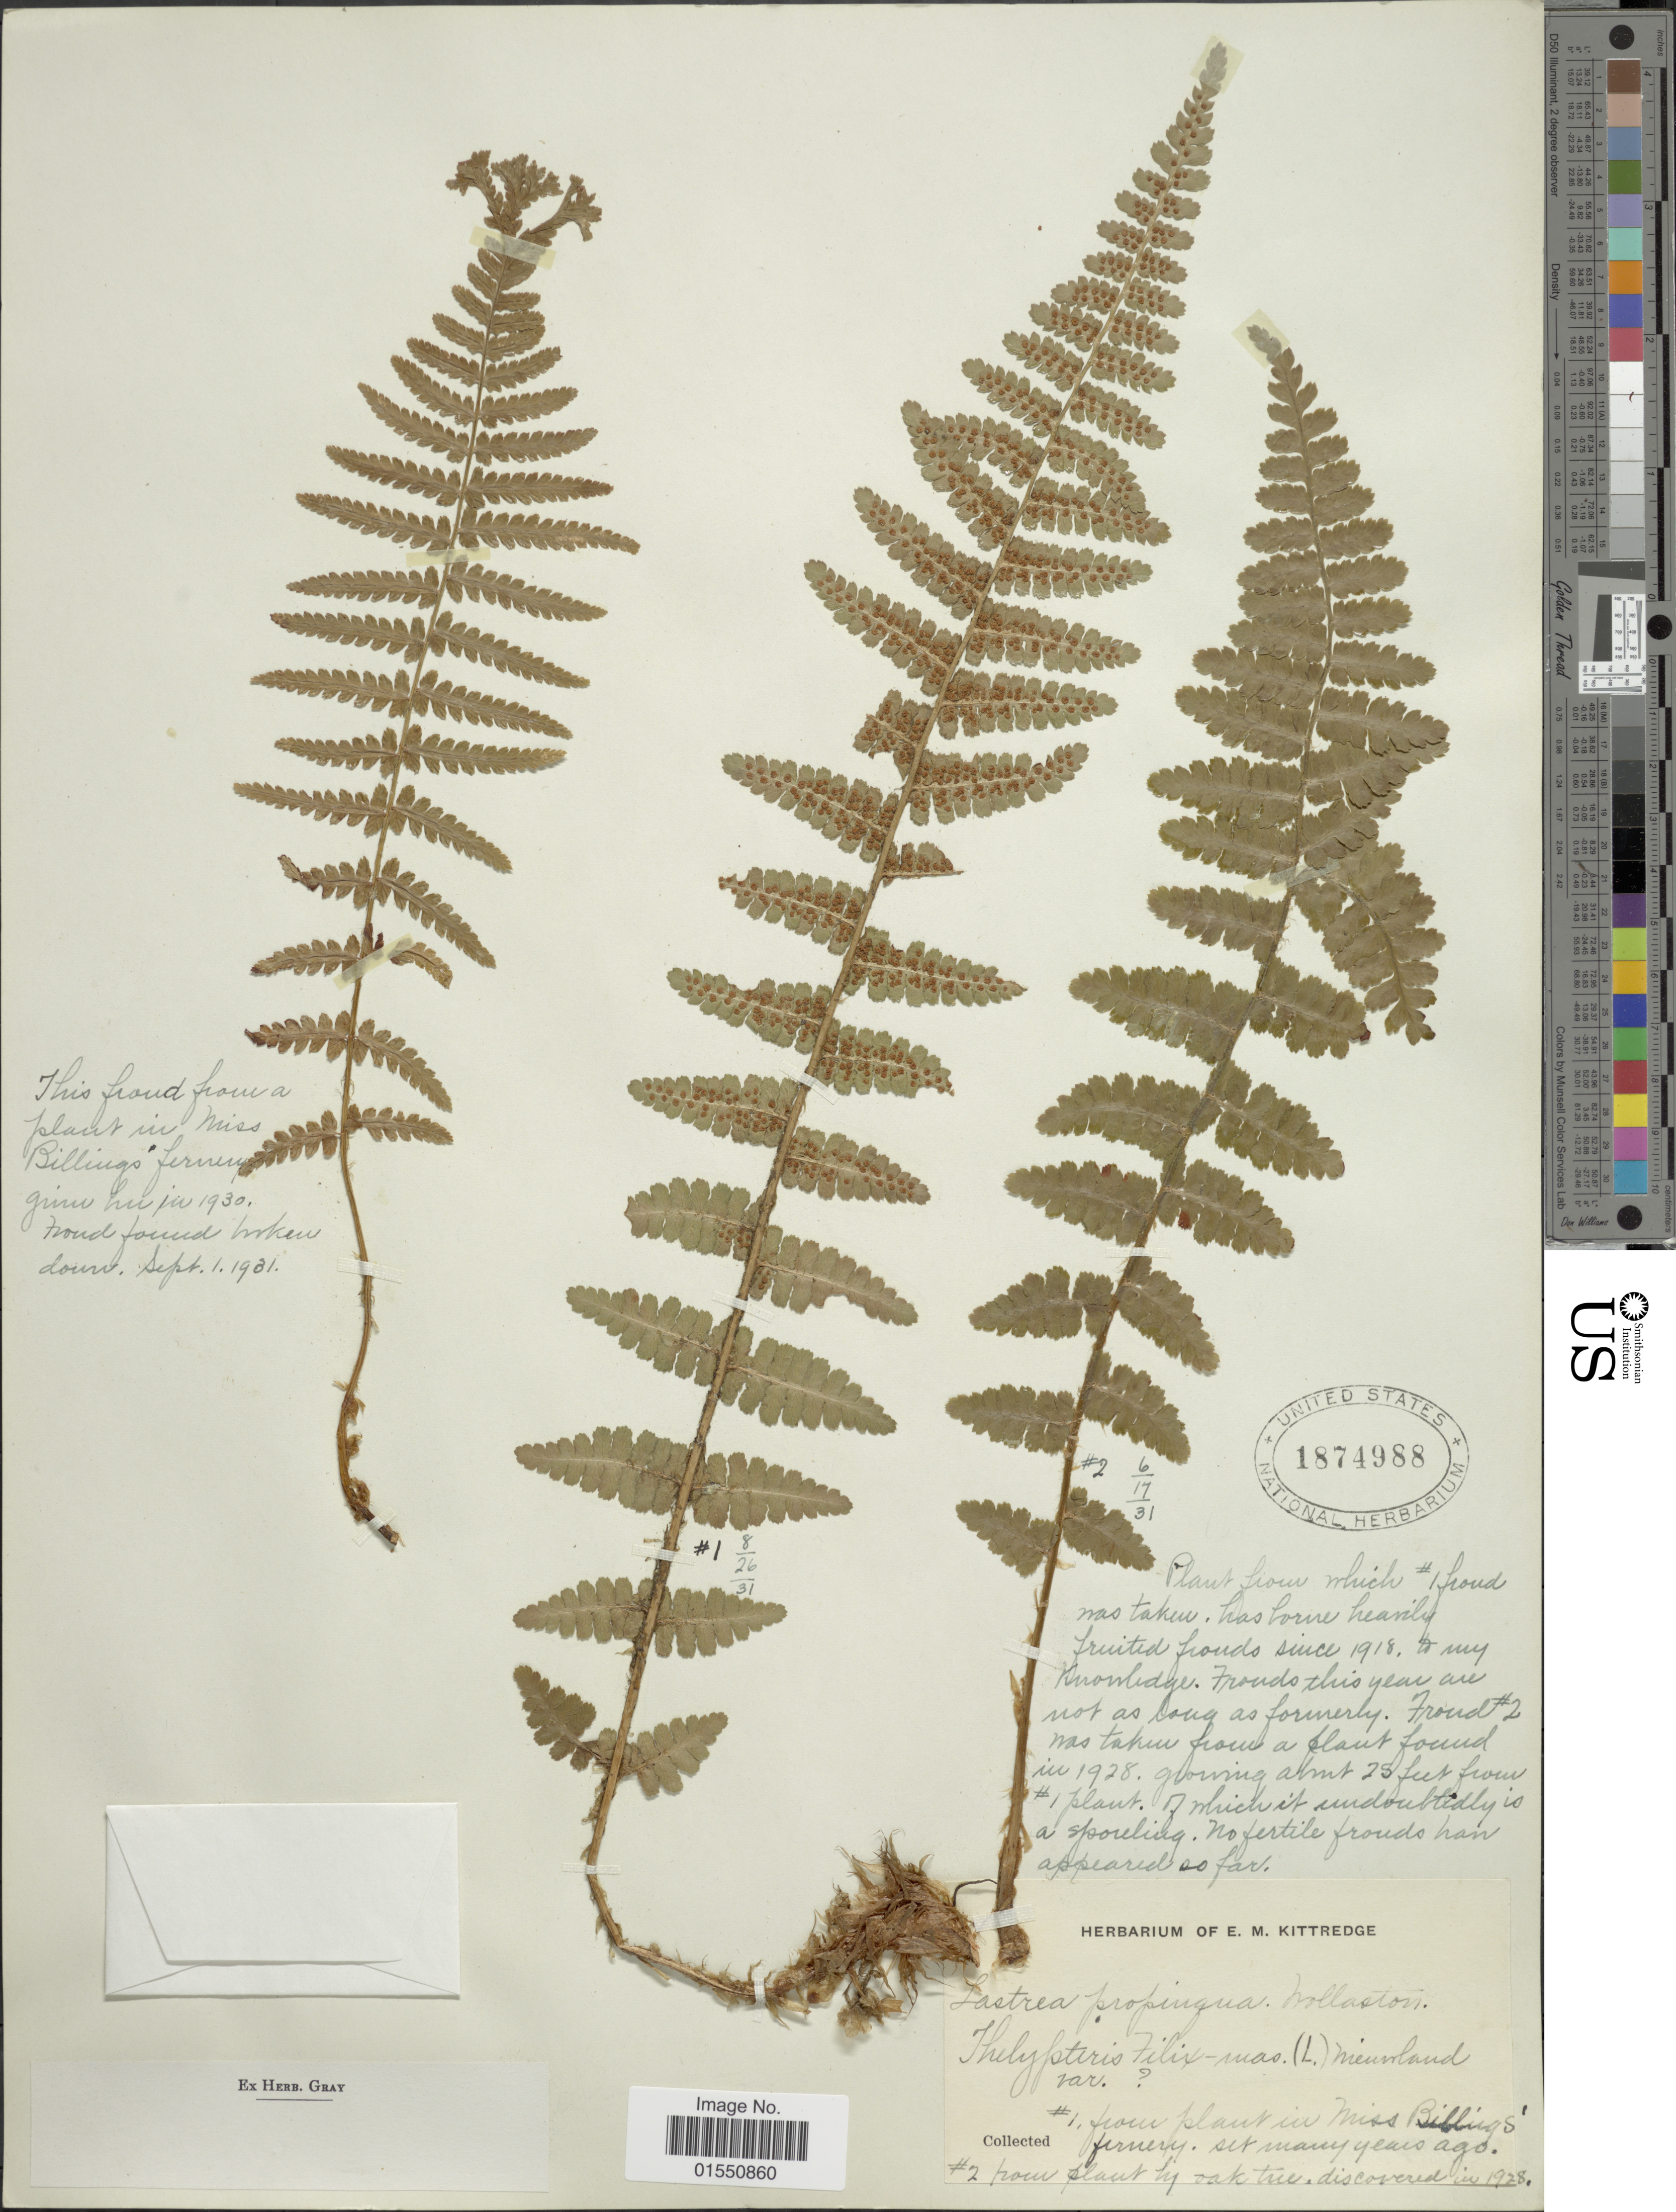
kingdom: Plantae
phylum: Tracheophyta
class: Polypodiopsida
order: Polypodiales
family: Dryopteridaceae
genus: Dryopteris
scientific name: Dryopteris filix-mas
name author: (L.) Schott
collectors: ex herb. of E. M. Kittredge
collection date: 1928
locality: Miss Billing's fernery [interpreted] [unsure placement]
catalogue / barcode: US 1874988